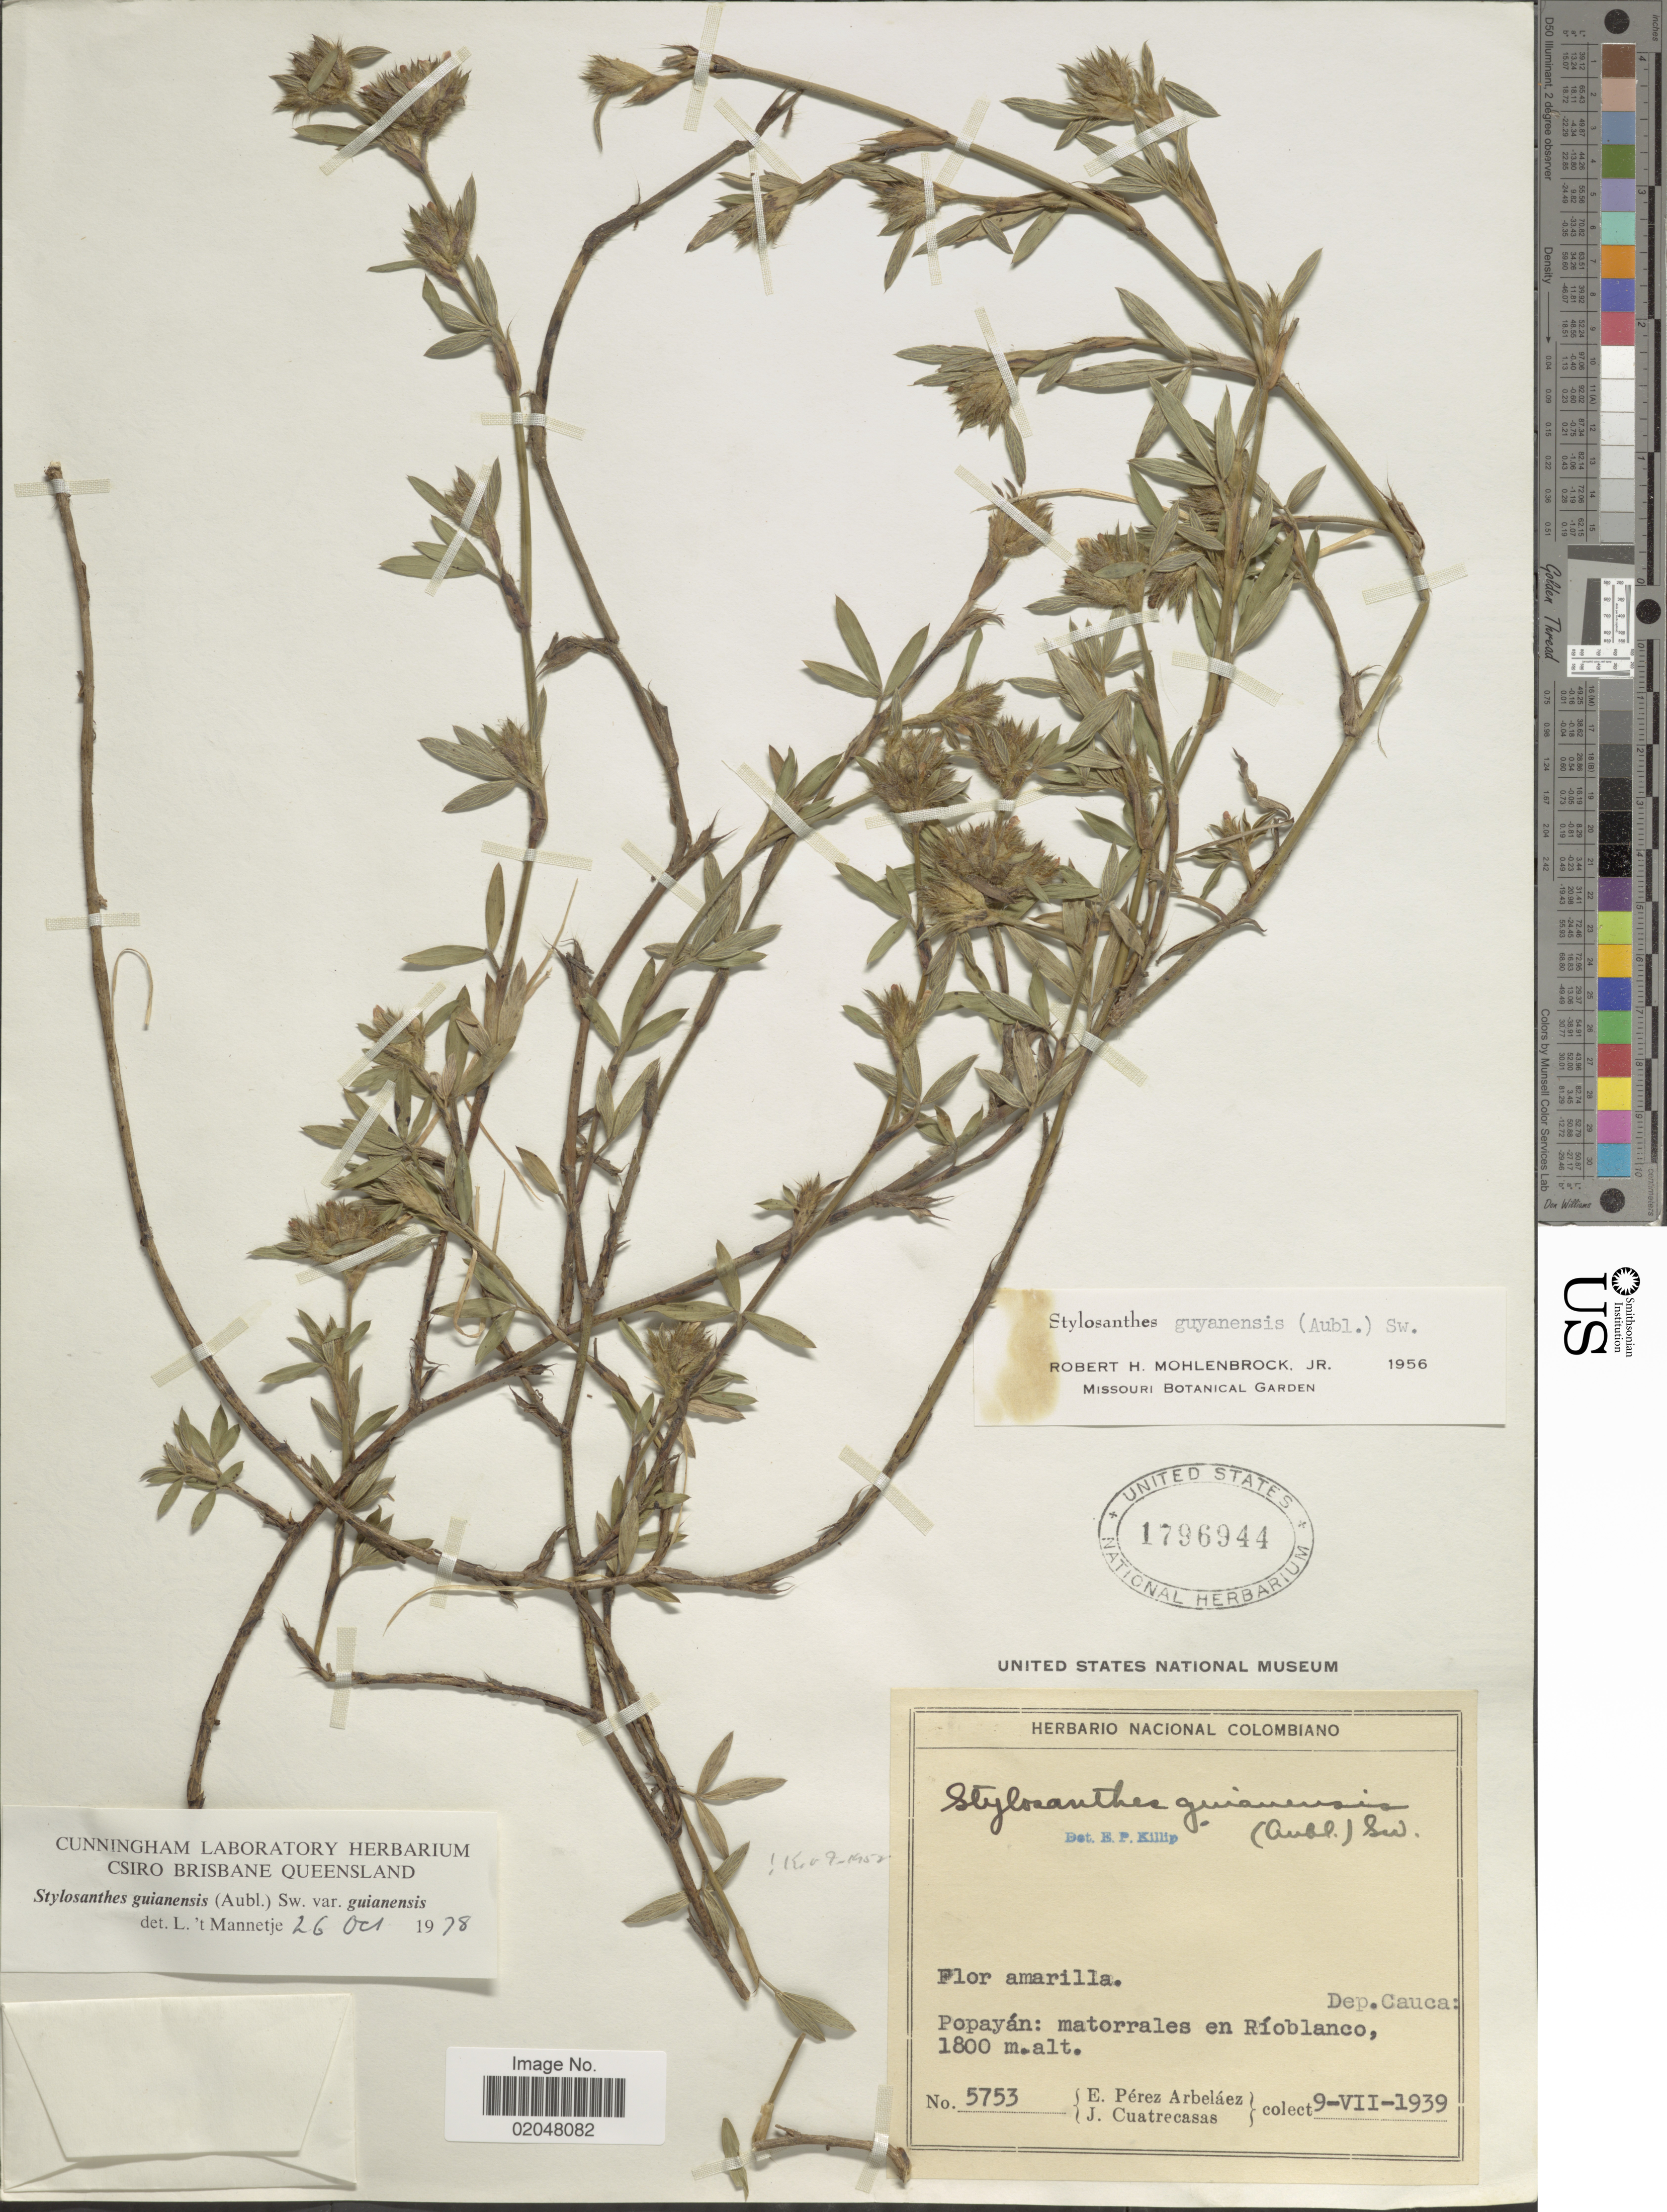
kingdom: Plantae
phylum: Tracheophyta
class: Magnoliopsida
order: Fabales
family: Fabaceae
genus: Stylosanthes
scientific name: Stylosanthes guianensis var. guianensis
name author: (Aubl.) Sw.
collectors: E. Pérez Arbeláez & J. Cuatrecasas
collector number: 5753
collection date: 1939-07-09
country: Colombia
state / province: Cauca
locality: Popayan: matorrales en Rioblanco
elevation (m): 1800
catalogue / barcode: US 1796944